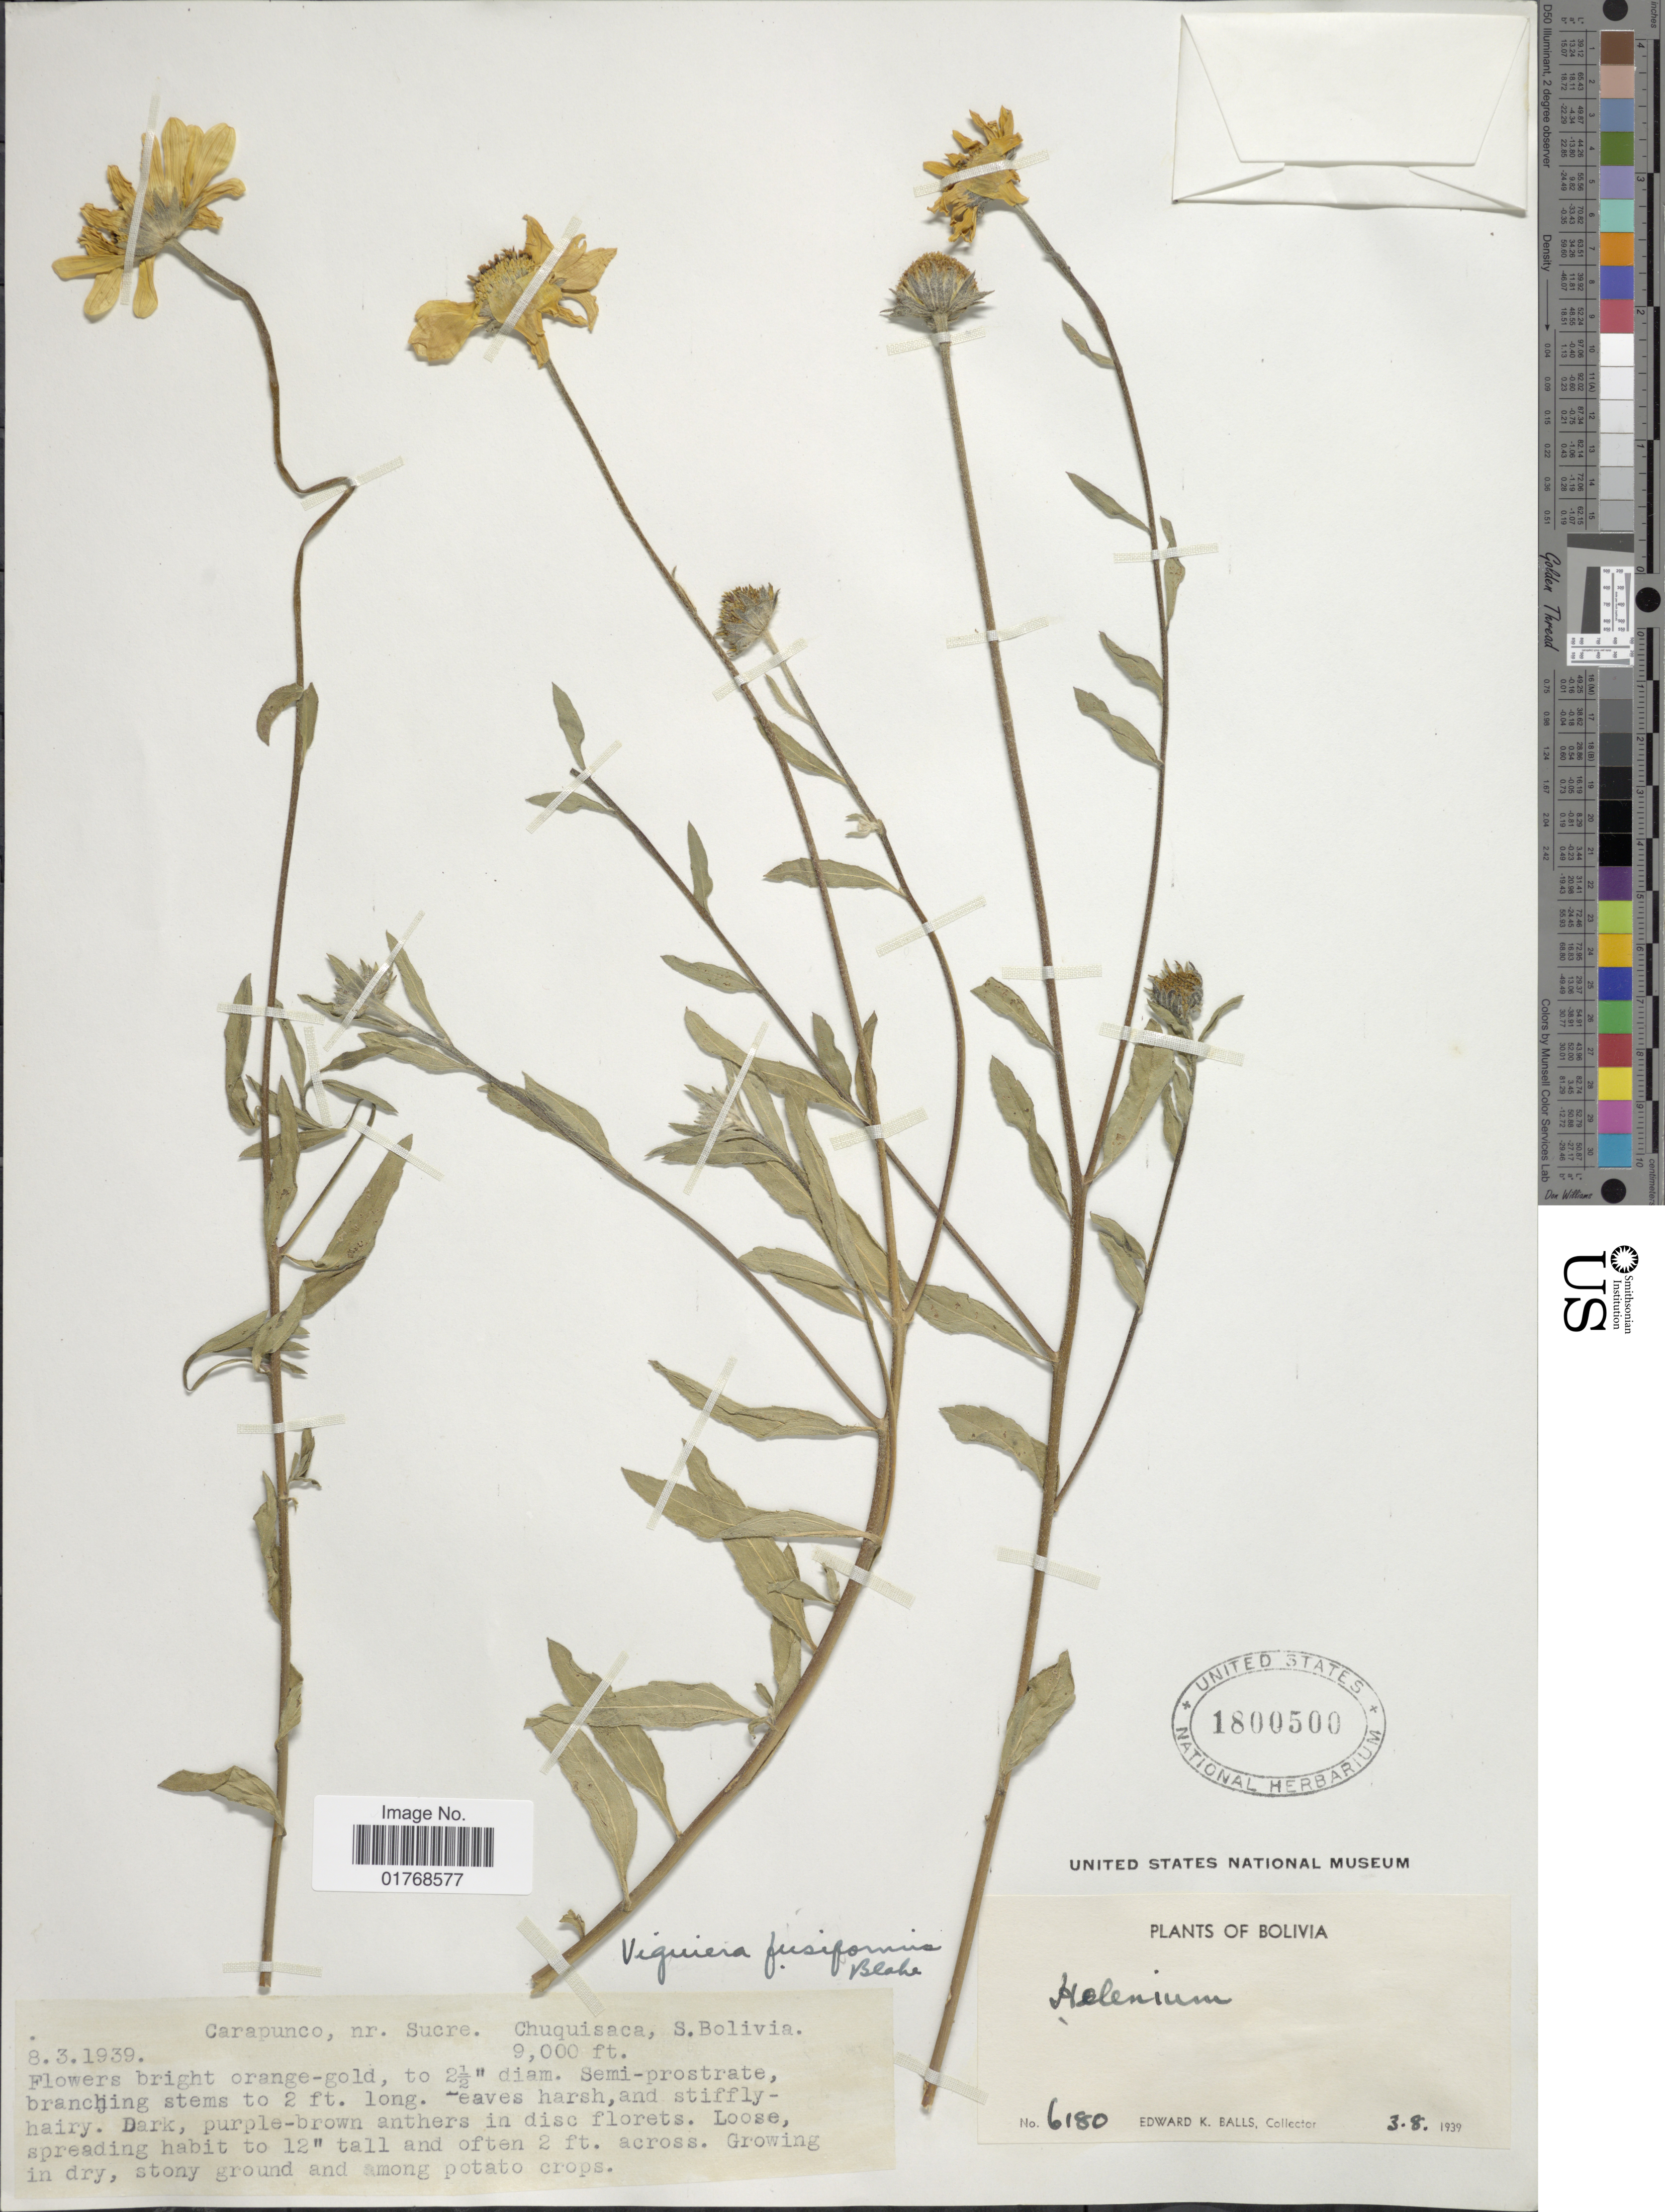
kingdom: Plantae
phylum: Tracheophyta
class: Magnoliopsida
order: Asterales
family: Asteraceae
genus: Viguiera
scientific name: Viguiera fusiformis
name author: S.F. Blake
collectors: E. K. Balls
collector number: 6180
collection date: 1939-08-03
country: Bolivia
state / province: Chuquisaca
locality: Carapunco, nr. Sucre. Chuquisaca, S. Bolivia.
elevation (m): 2743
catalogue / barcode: US 1800500